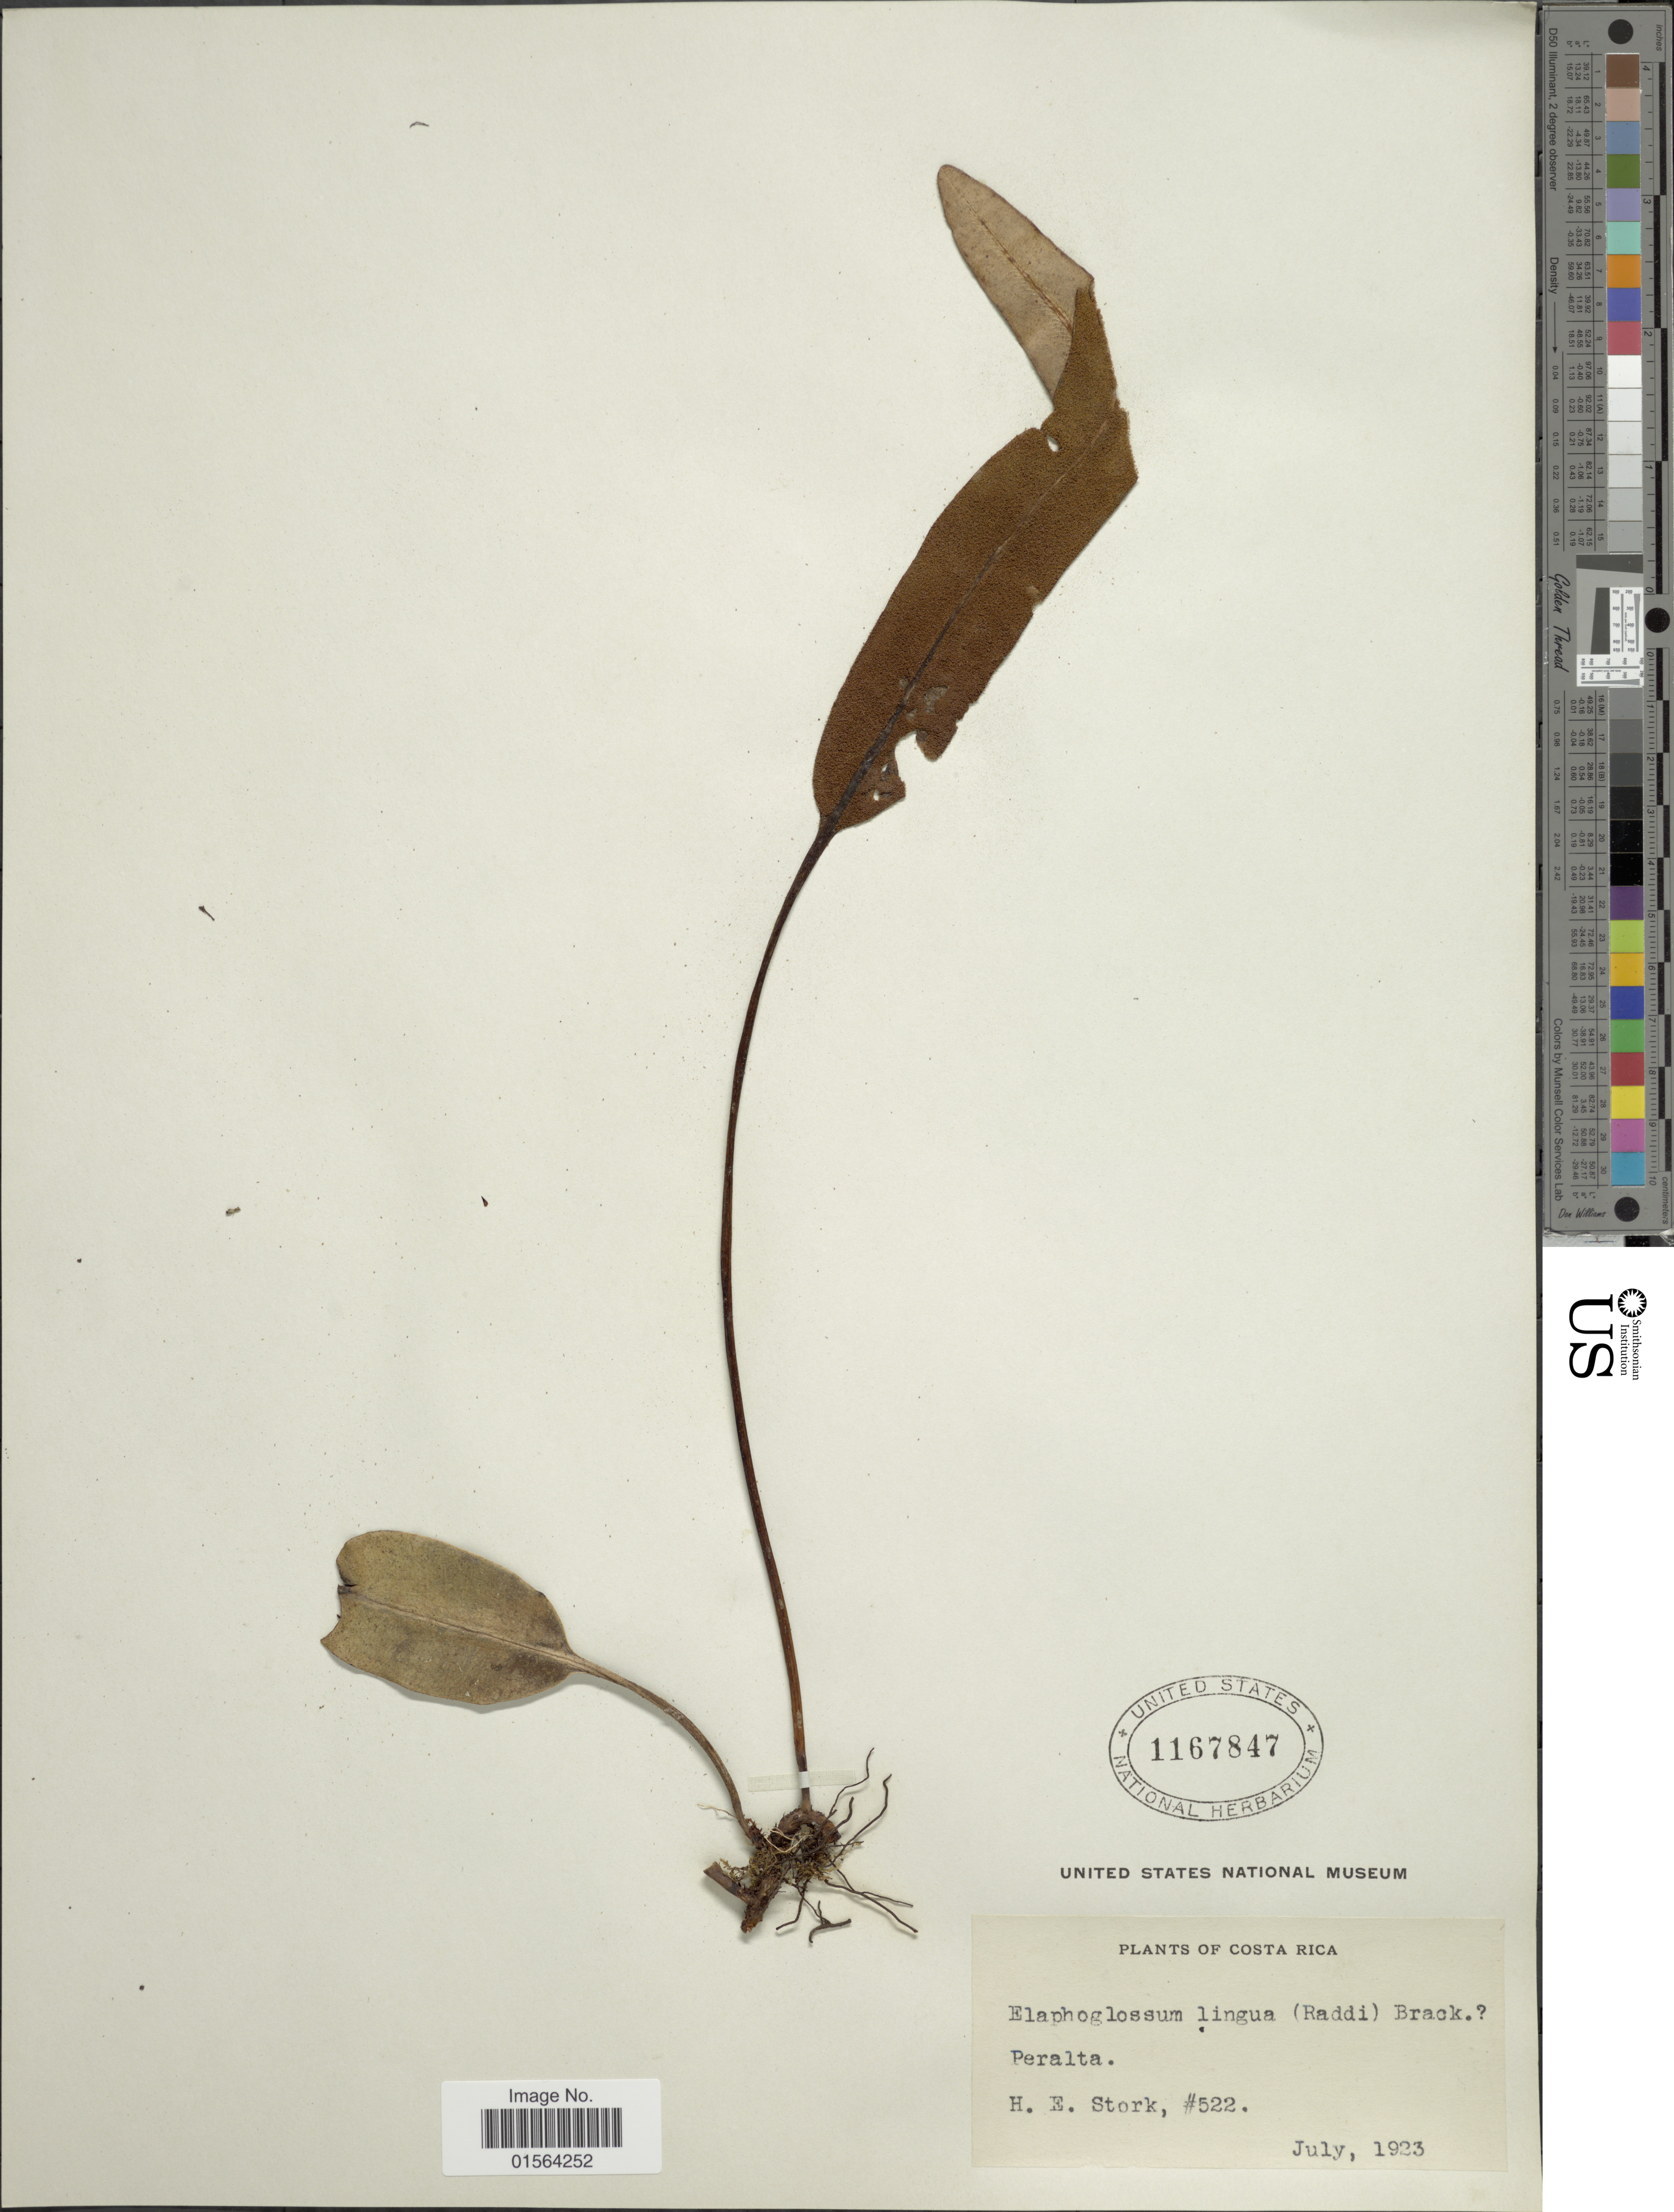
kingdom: Plantae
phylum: Tracheophyta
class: Polypodiopsida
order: Polypodiales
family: Dryopteridaceae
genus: Elaphoglossum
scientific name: Elaphoglossum lingua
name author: (C. Presl) Brack.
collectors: H. E. Stork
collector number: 522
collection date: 1923-07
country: Costa Rica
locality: Peralta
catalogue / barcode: US 1167847